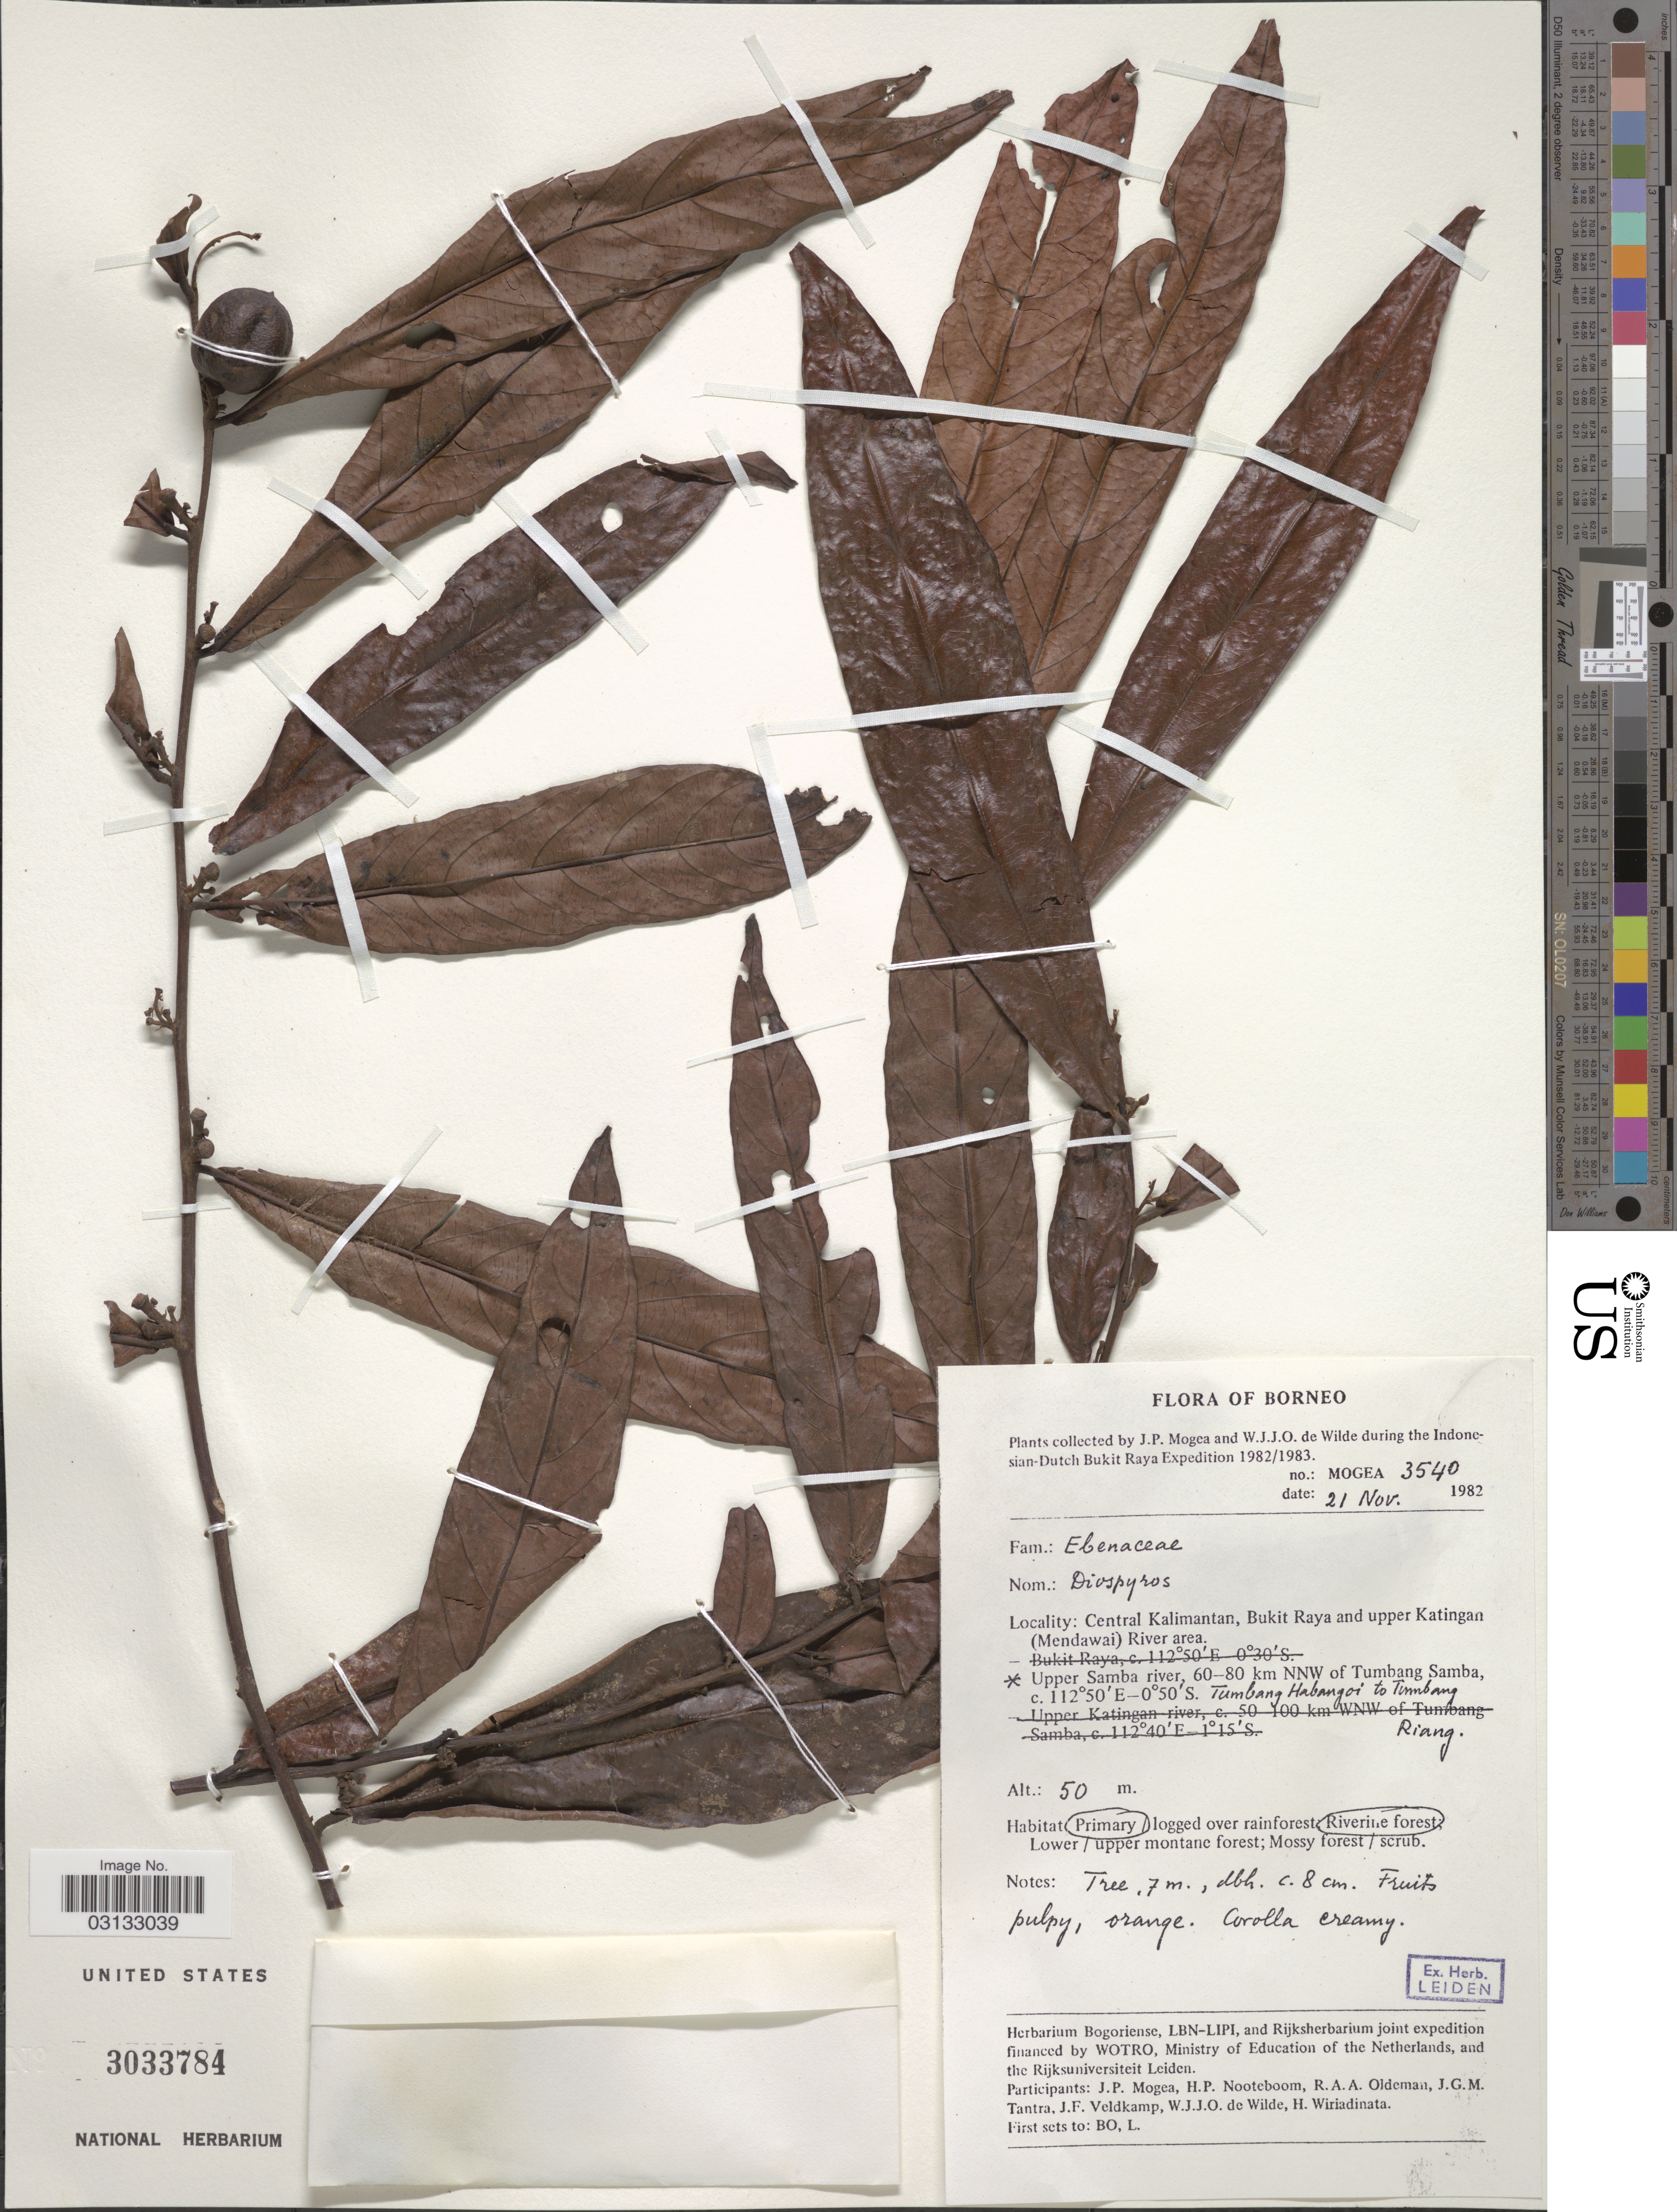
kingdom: Plantae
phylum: Tracheophyta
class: Magnoliopsida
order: Ericales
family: Ebenaceae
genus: Diospyros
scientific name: Diospyros sp.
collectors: J. Mogea & W. J. de Wilde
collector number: MOGEA 3540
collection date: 1982-11-21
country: Indonesia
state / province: Kalimantan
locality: Borneo, Central Kalimantan, Bukit Raya and upper Katingan (Mendawai) River area, Upper Samba River, 60-80 km NNW of Tumbang Samba, Tumbang Habangoi to Tumbang, Riang.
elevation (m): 50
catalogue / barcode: US 3033784